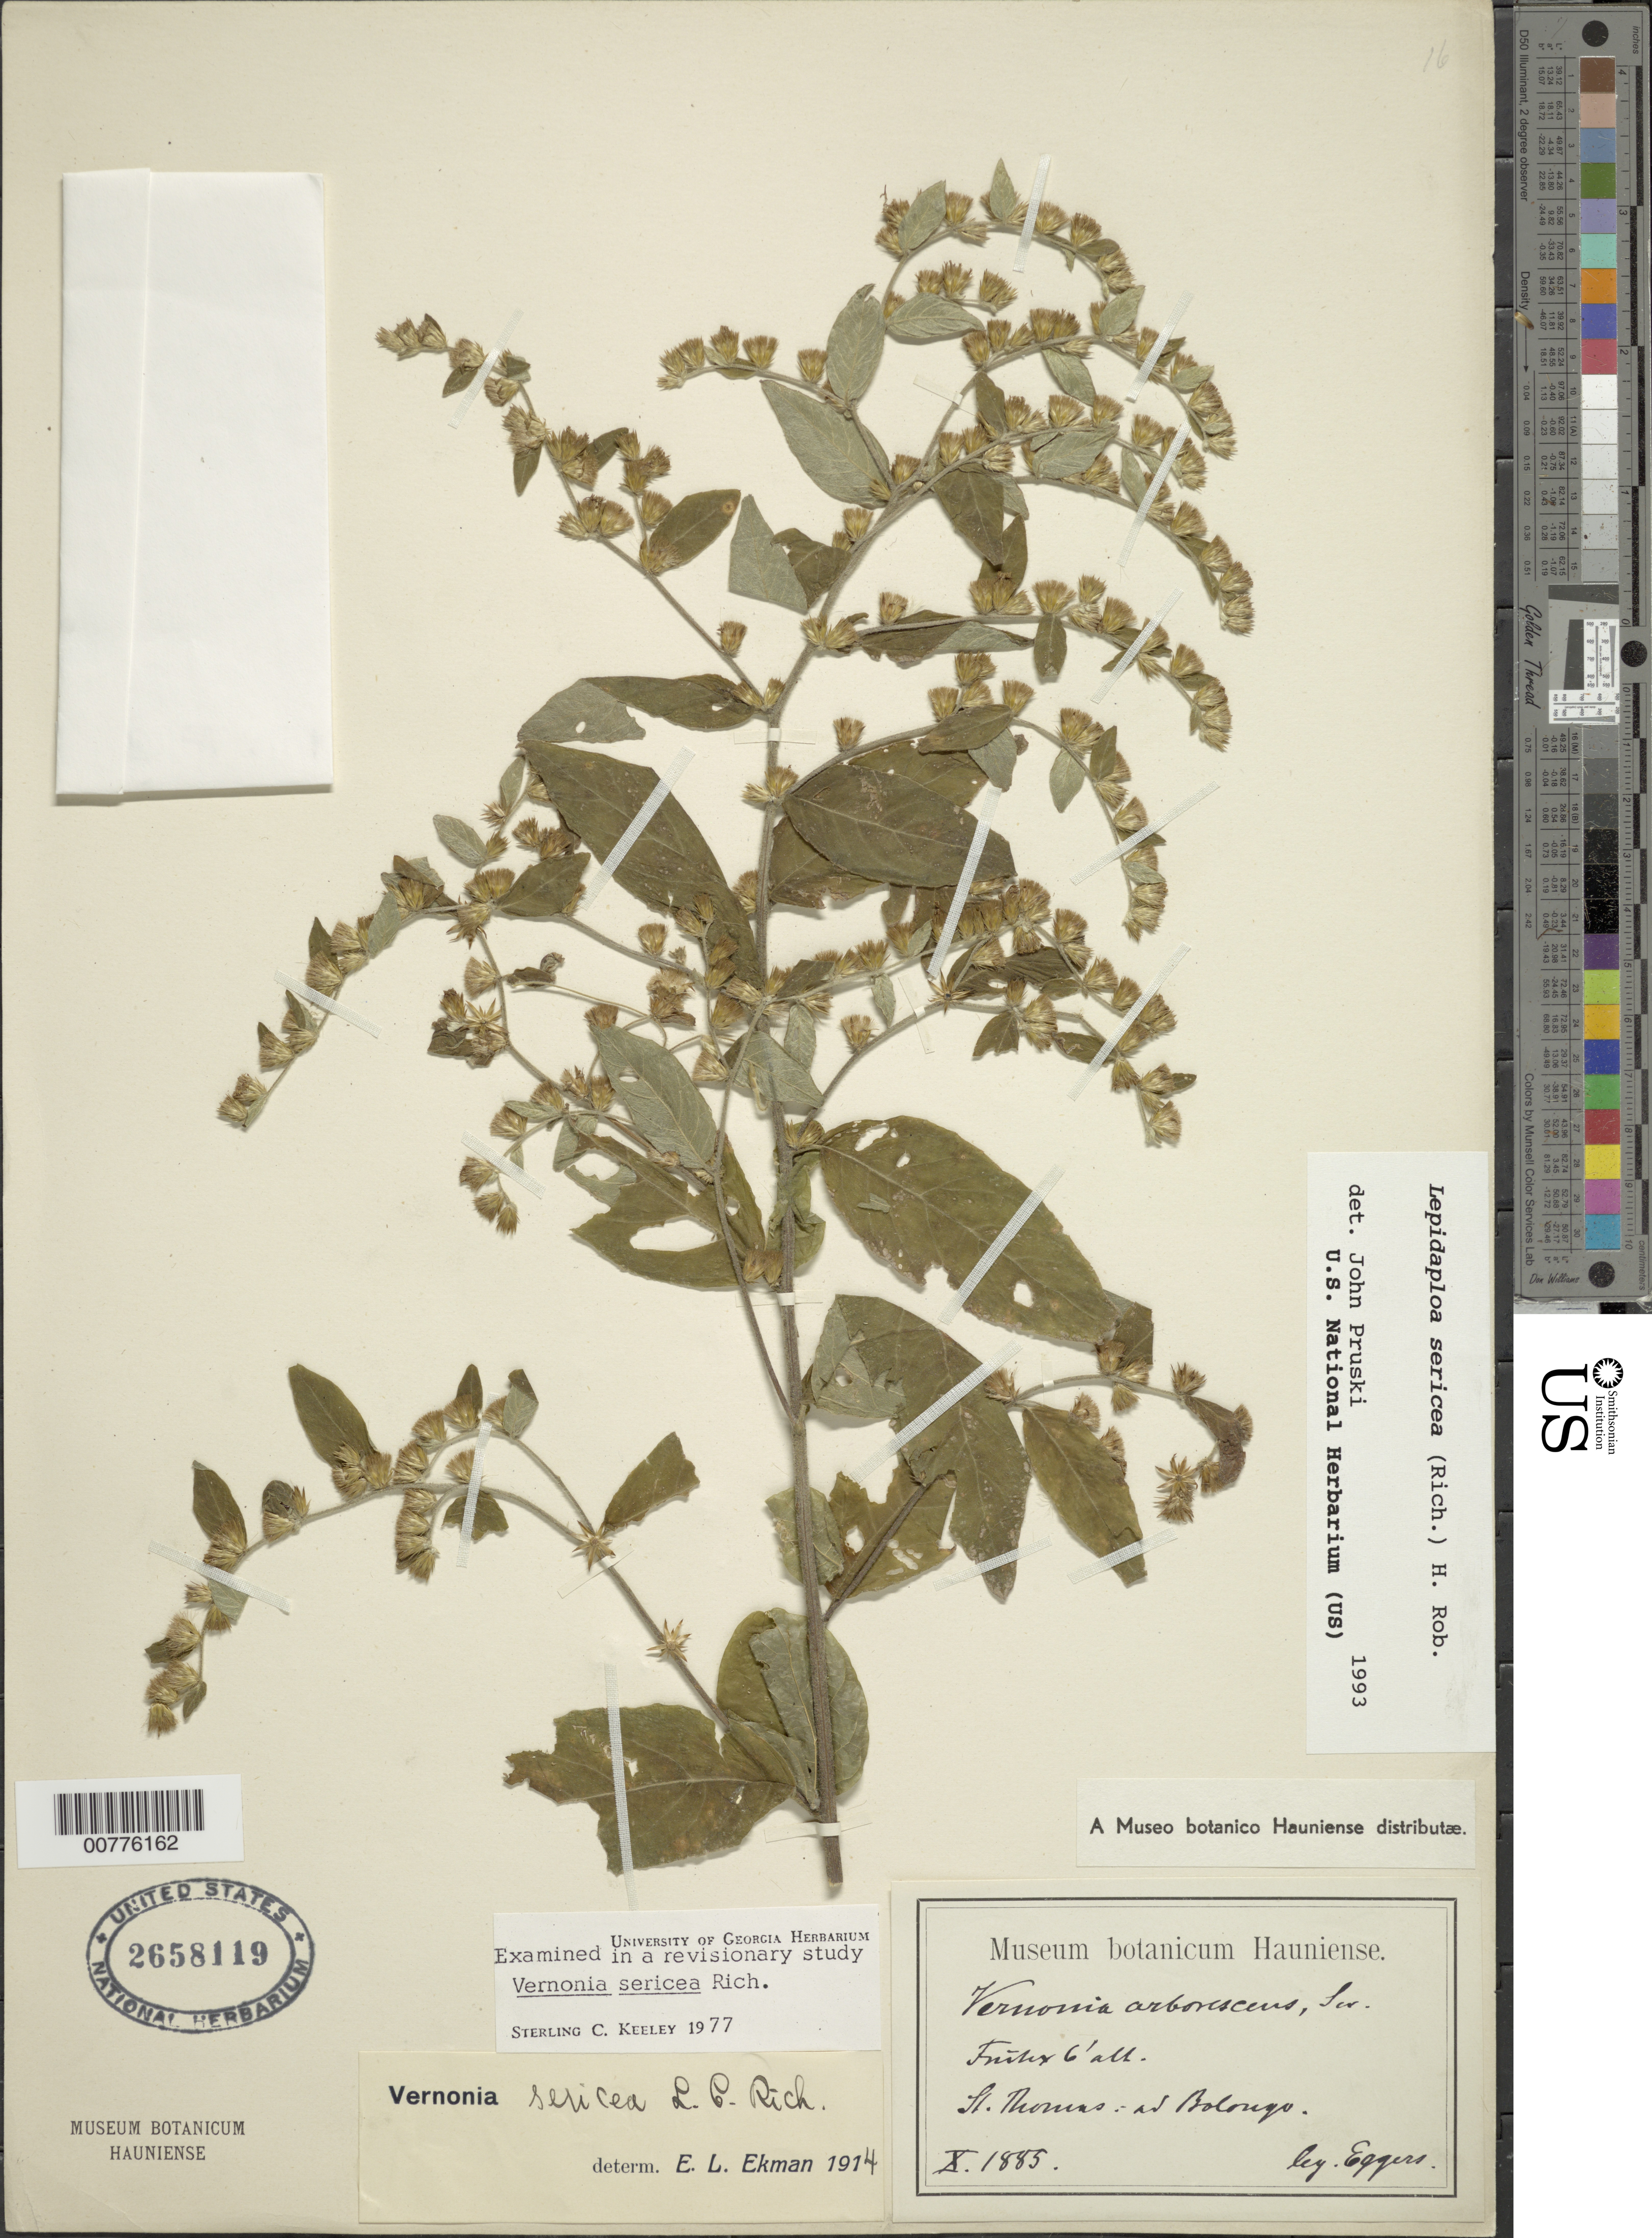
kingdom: Plantae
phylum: Tracheophyta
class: Magnoliopsida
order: Asterales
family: Asteraceae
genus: Lepidaploa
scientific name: Lepidaploa sericea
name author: (Rich.) H. Rob.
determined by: Pruski, J. F.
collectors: H. F. A. von Eggers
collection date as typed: Oct 1885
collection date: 1885-10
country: U.S. Virgin Islands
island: St. Thomas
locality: ad Bolongo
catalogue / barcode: US 2658119